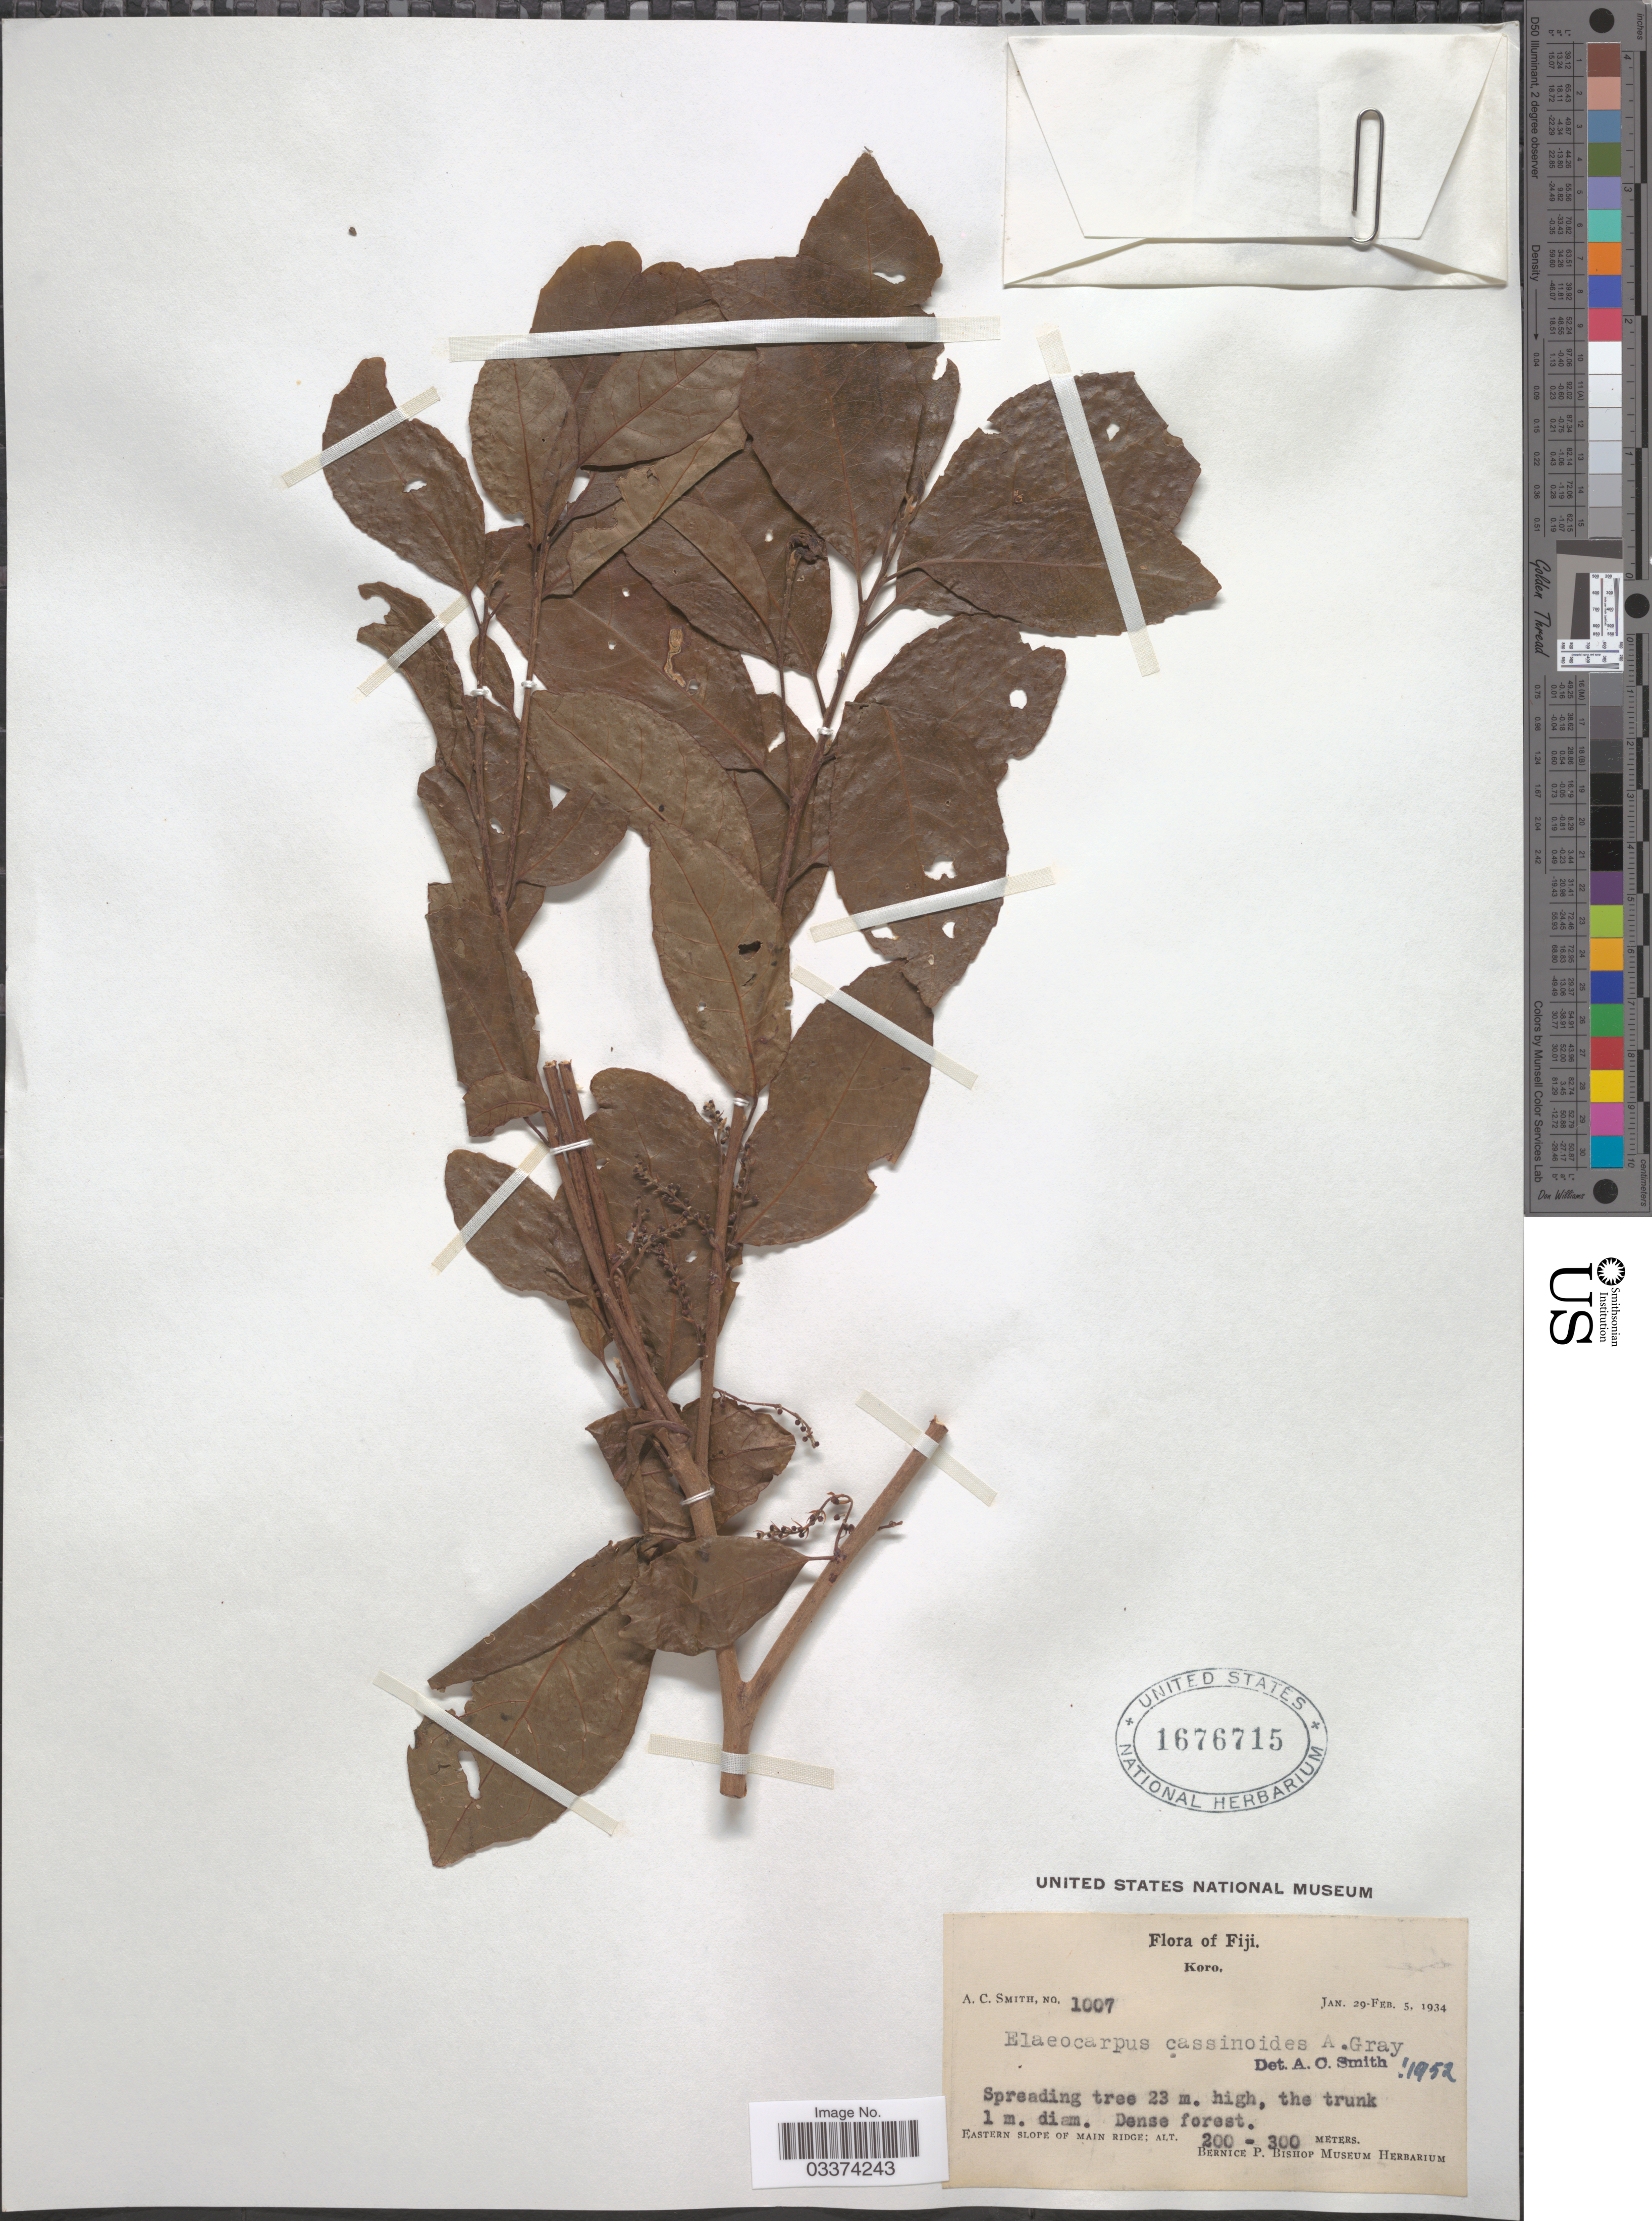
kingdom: Plantae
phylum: Tracheophyta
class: Magnoliopsida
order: Oxalidales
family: Elaeocarpaceae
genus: Elaeocarpus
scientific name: Elaeocarpus cassinoides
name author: A. Gray in Wilkes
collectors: A. C. Smith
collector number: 1007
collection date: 1934-01-29/1934-02-05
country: Fiji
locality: Koro. Eastern slope of main ridge.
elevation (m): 200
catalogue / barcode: US 1676715